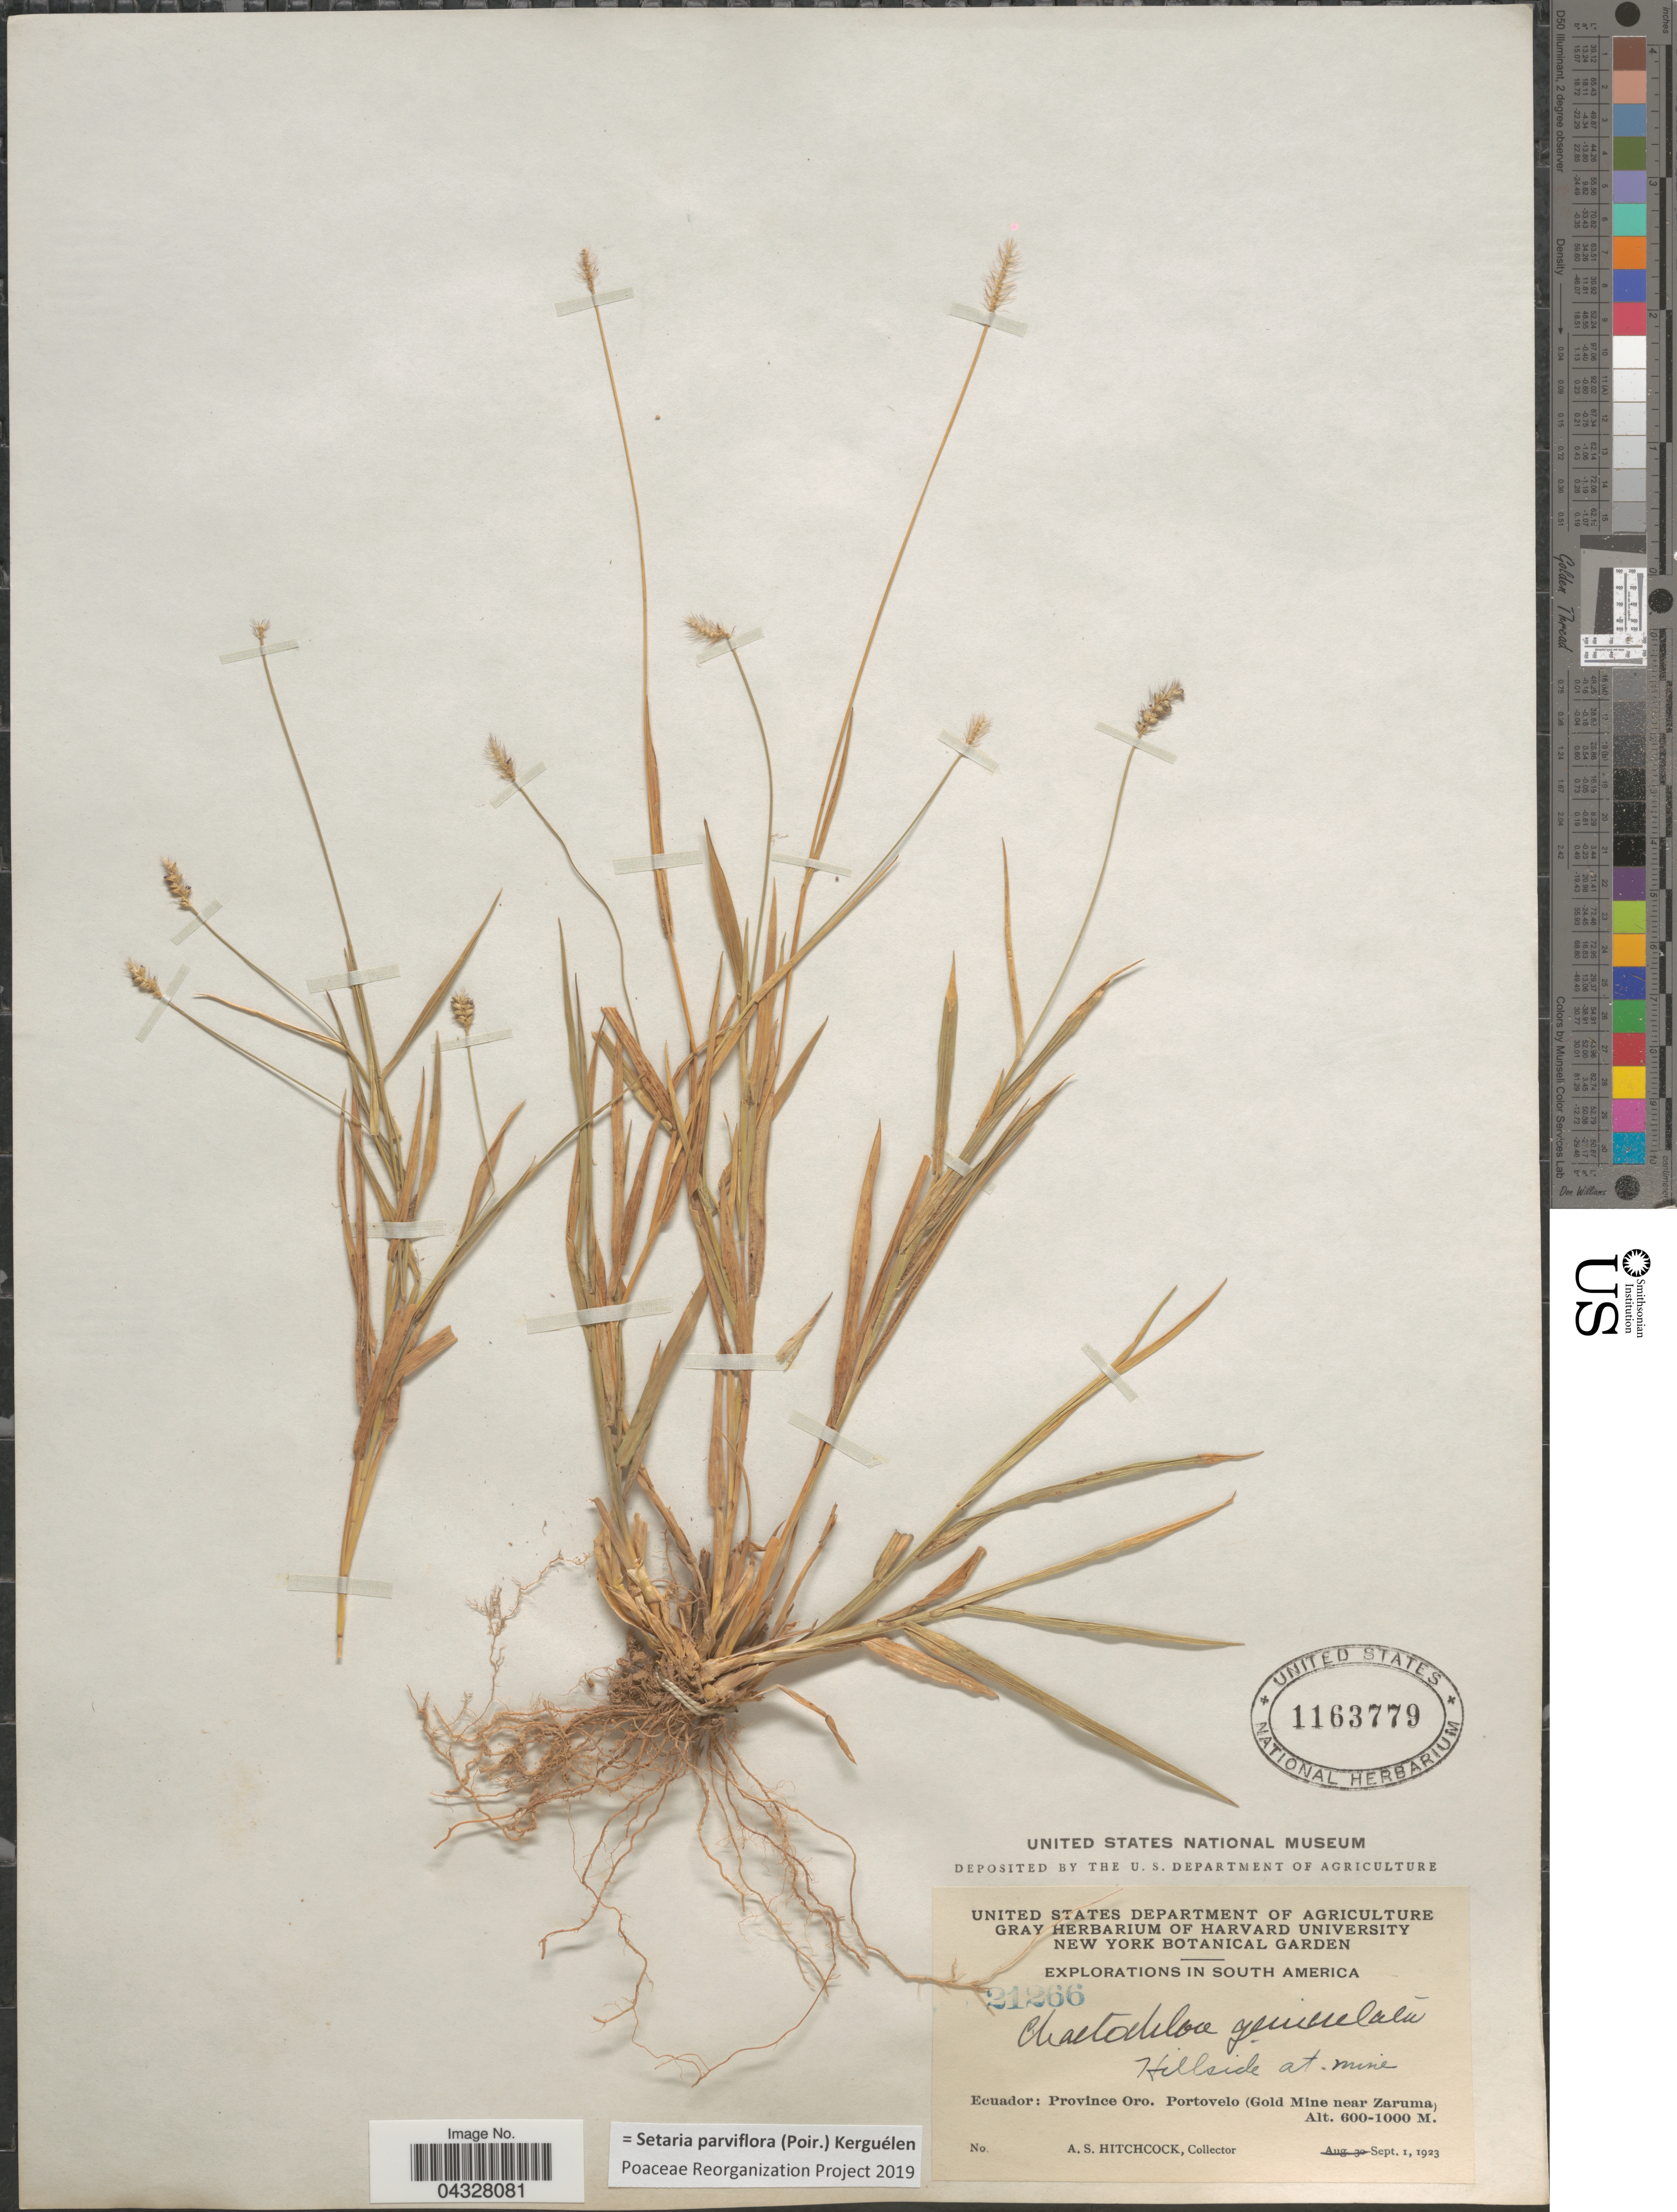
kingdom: Plantae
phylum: Tracheophyta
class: Liliopsida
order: Poales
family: Poaceae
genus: Setaria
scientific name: Setaria parviflora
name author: (Poir.) Kerguélen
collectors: A. S. Hitchcock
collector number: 21266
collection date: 1923-09-01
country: Ecuador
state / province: El Oro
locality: Explorations in South America. Province Oro. Portovelo (Gold Mine near Zaruma).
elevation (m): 600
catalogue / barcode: US 1163779